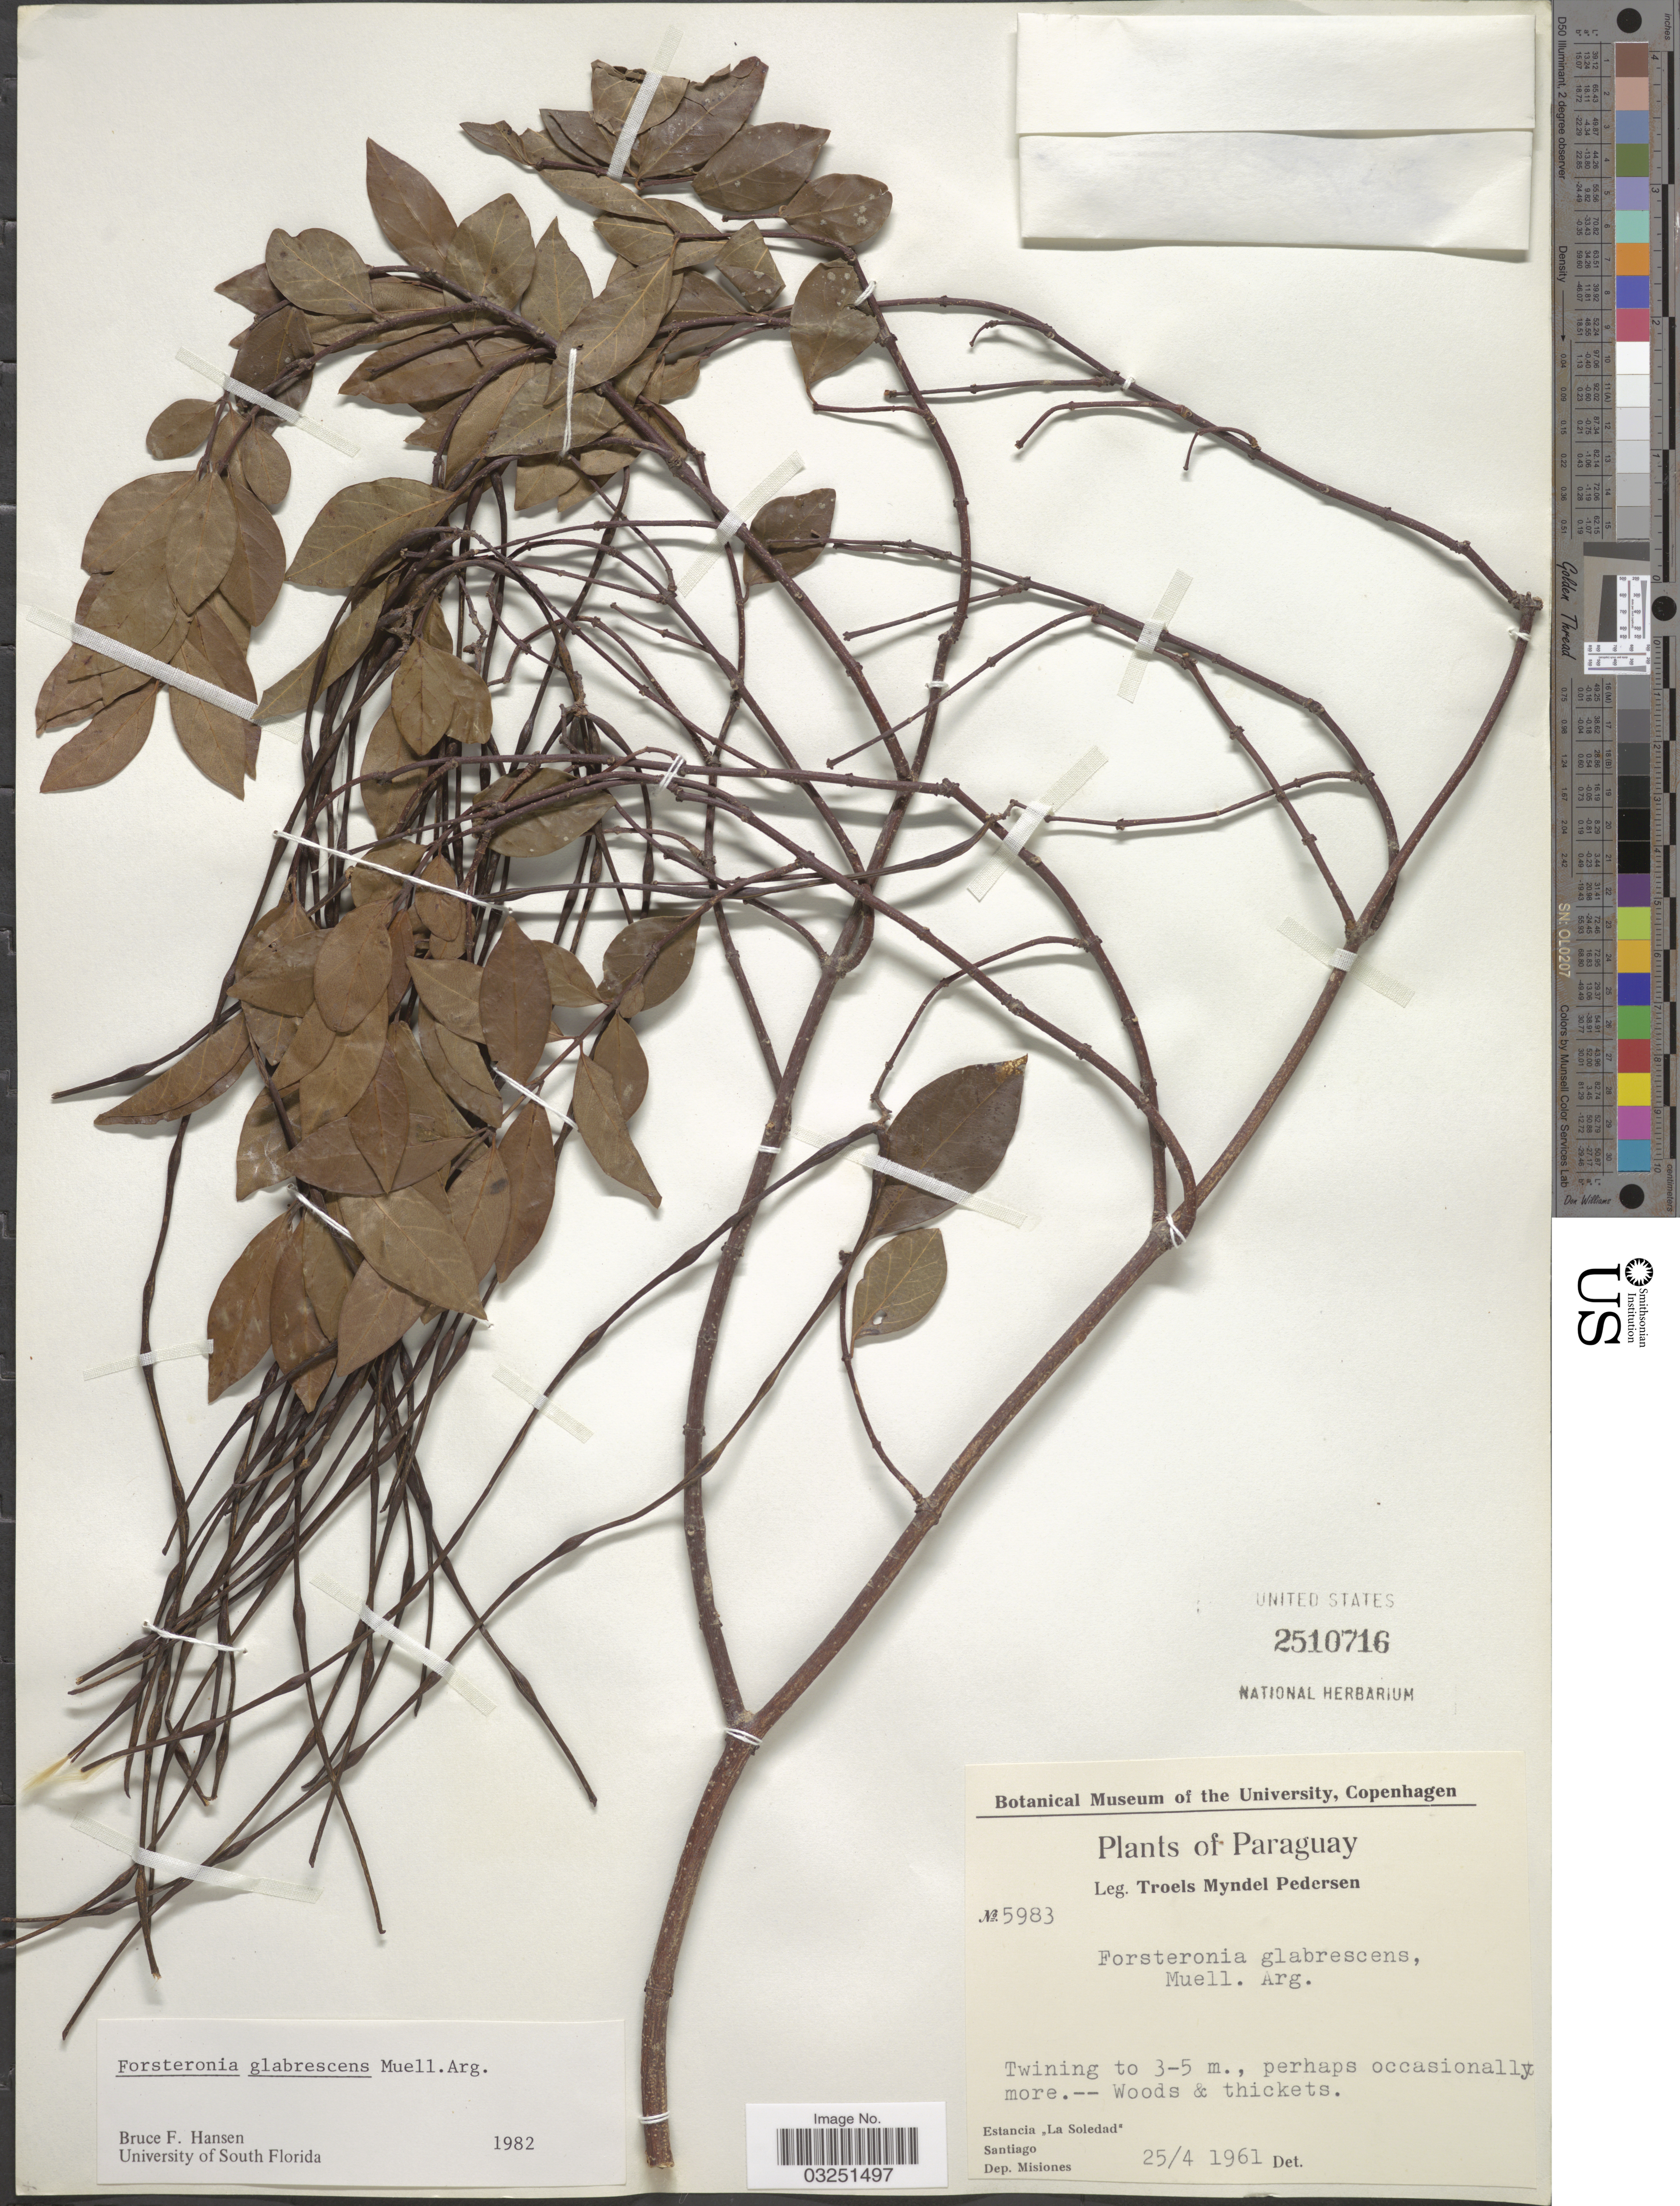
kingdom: Plantae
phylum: Tracheophyta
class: Magnoliopsida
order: Gentianales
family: Apocynaceae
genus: Forsteronia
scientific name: Forsteronia glabrescens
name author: Müll. Arg.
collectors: T. Pederson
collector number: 5983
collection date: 1961-04-25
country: Paraguay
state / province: Misiones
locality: Estancia "La Soledad". Santiago. Dep. Misiones.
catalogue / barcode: US 2510716